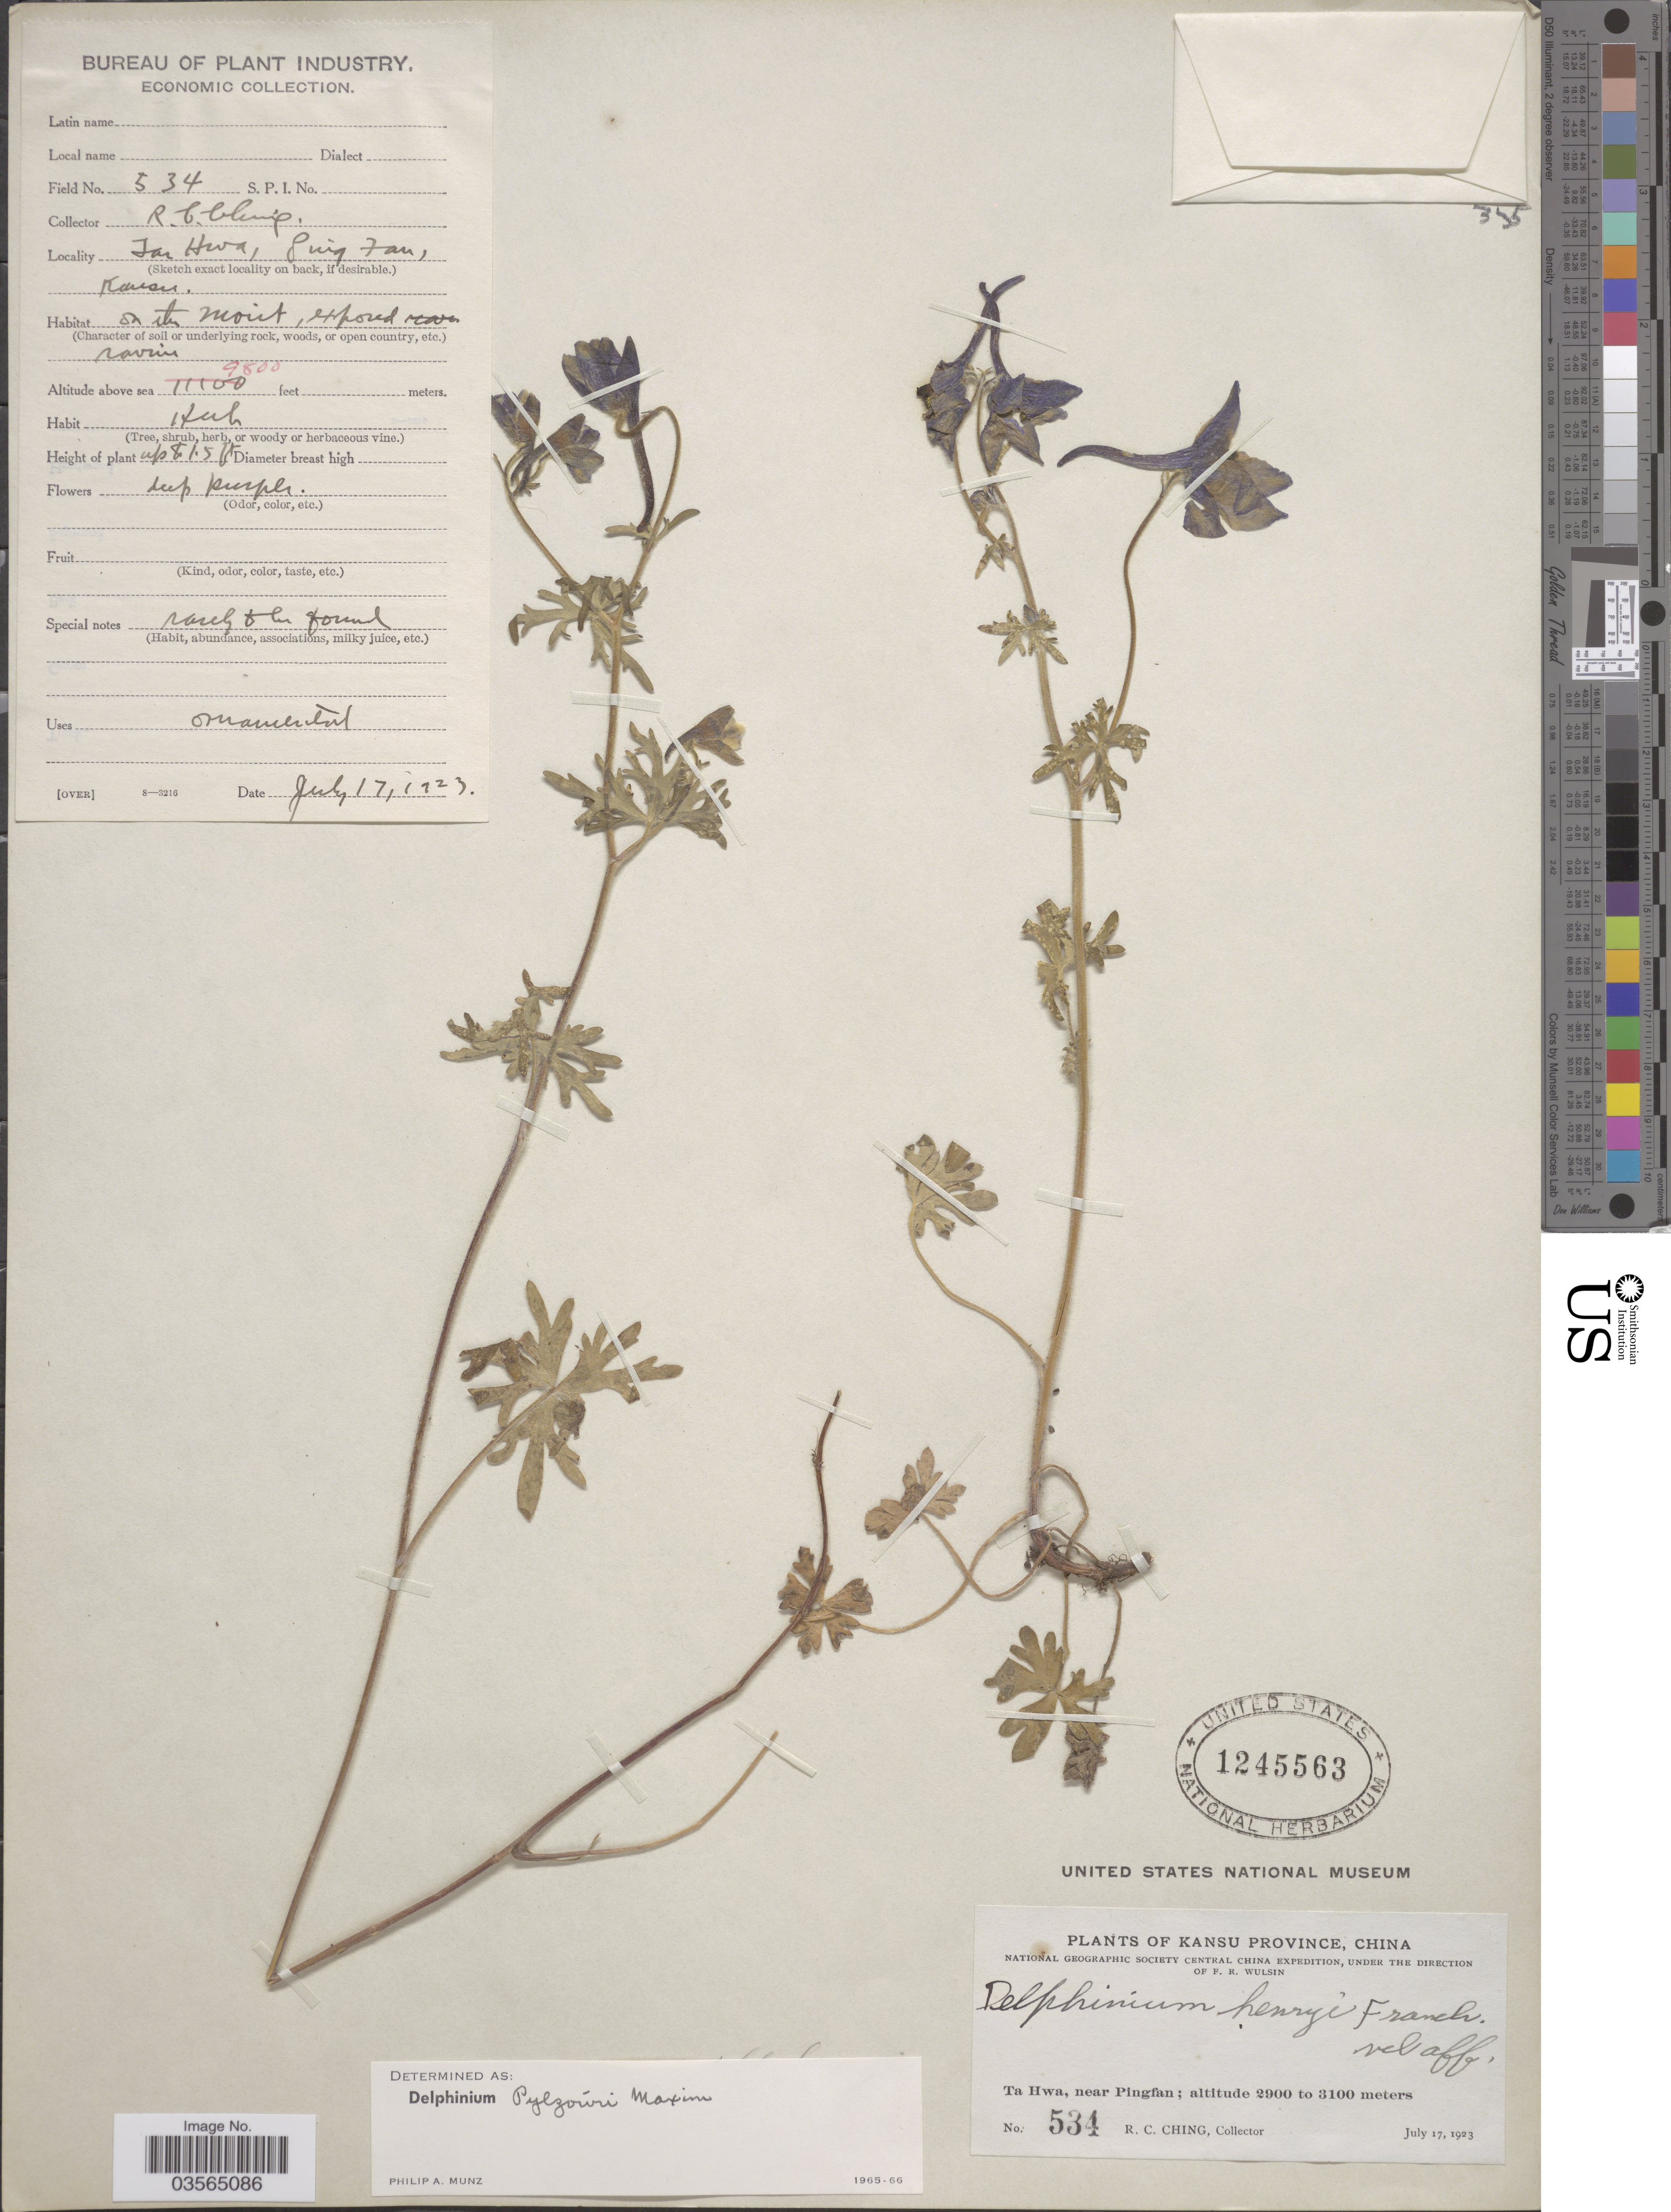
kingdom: Plantae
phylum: Tracheophyta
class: Magnoliopsida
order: Ranunculales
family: Ranunculaceae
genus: Delphinium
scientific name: Delphinium pylzowii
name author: Maxim.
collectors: R. C. Ching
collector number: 534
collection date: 1923-07-17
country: China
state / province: Gansu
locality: Kansu Province. Ta Hwa, near Pingfan.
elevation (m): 2987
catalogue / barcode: US 1245563